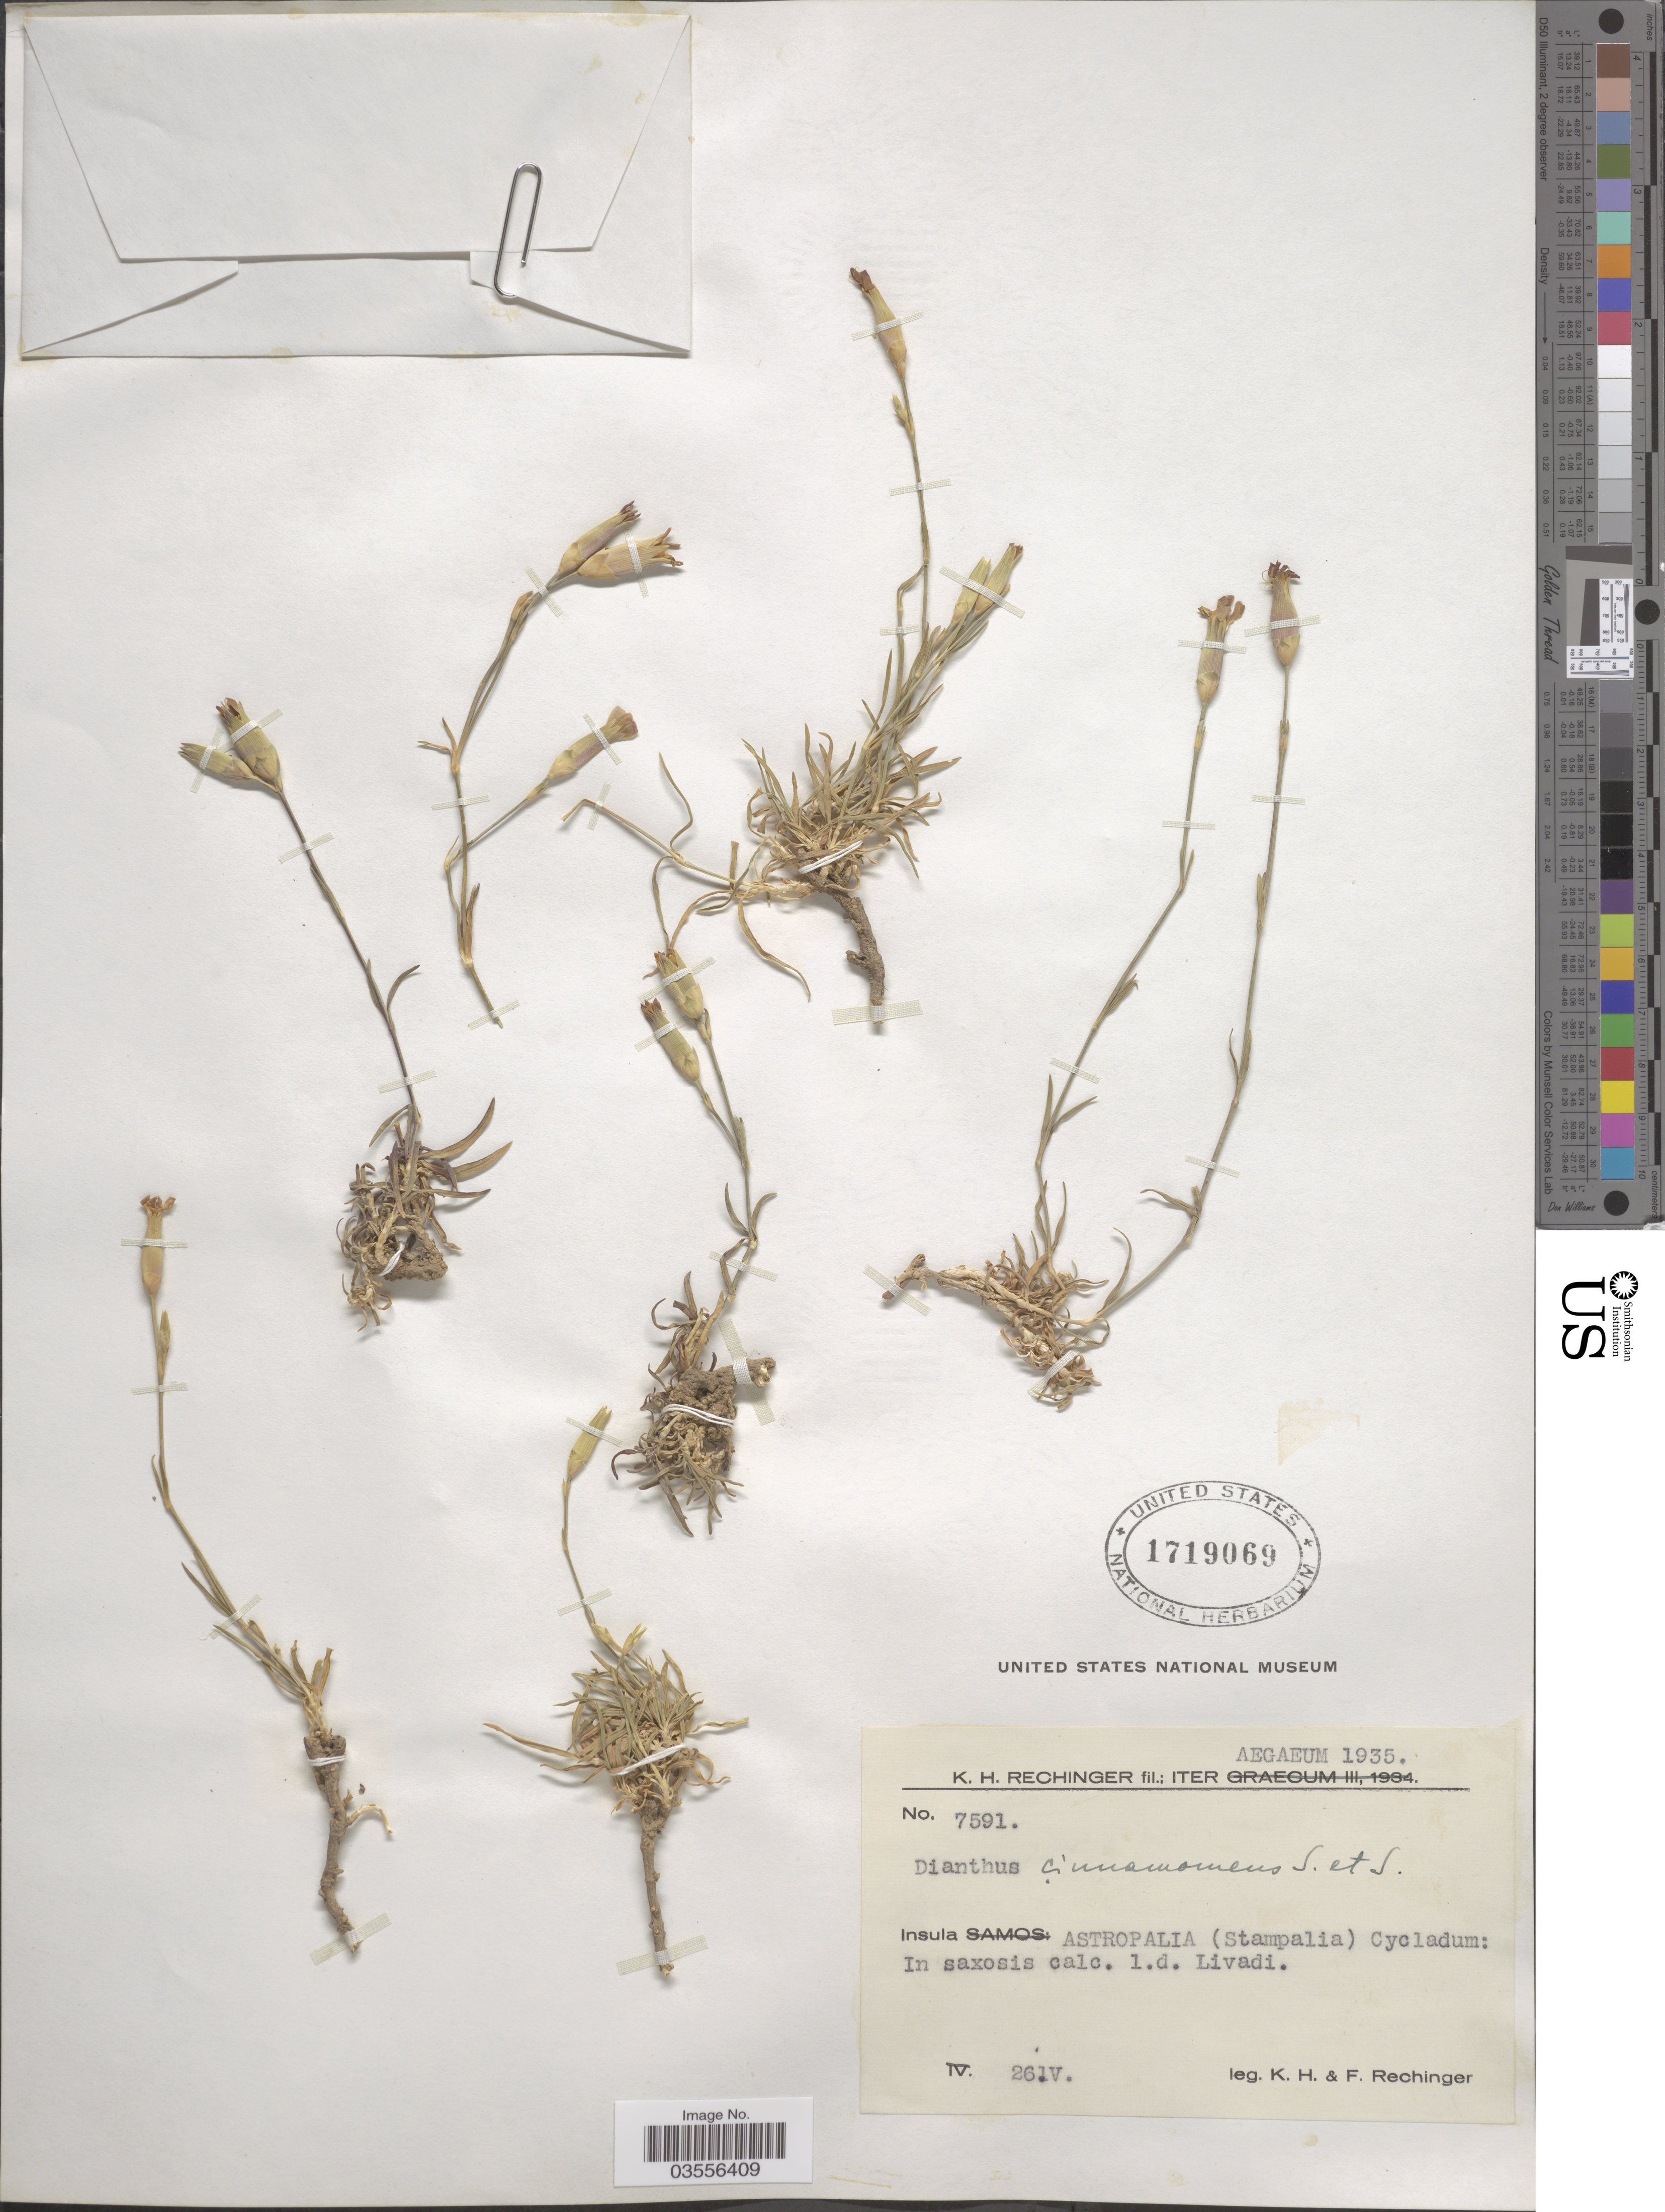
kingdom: Plantae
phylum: Tracheophyta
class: Magnoliopsida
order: Caryophyllales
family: Caryophyllaceae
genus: Dianthus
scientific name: Dianthus cinnamomeus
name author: Sm.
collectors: K. H. Rechinger & F. Rechinger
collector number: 7591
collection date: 1935-04-26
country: Greece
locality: Iter Aegaeum. Insula Astropalia (Stampalia) Cycladum: In saxosis calc. l.d. Livadi.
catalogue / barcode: US 1719069